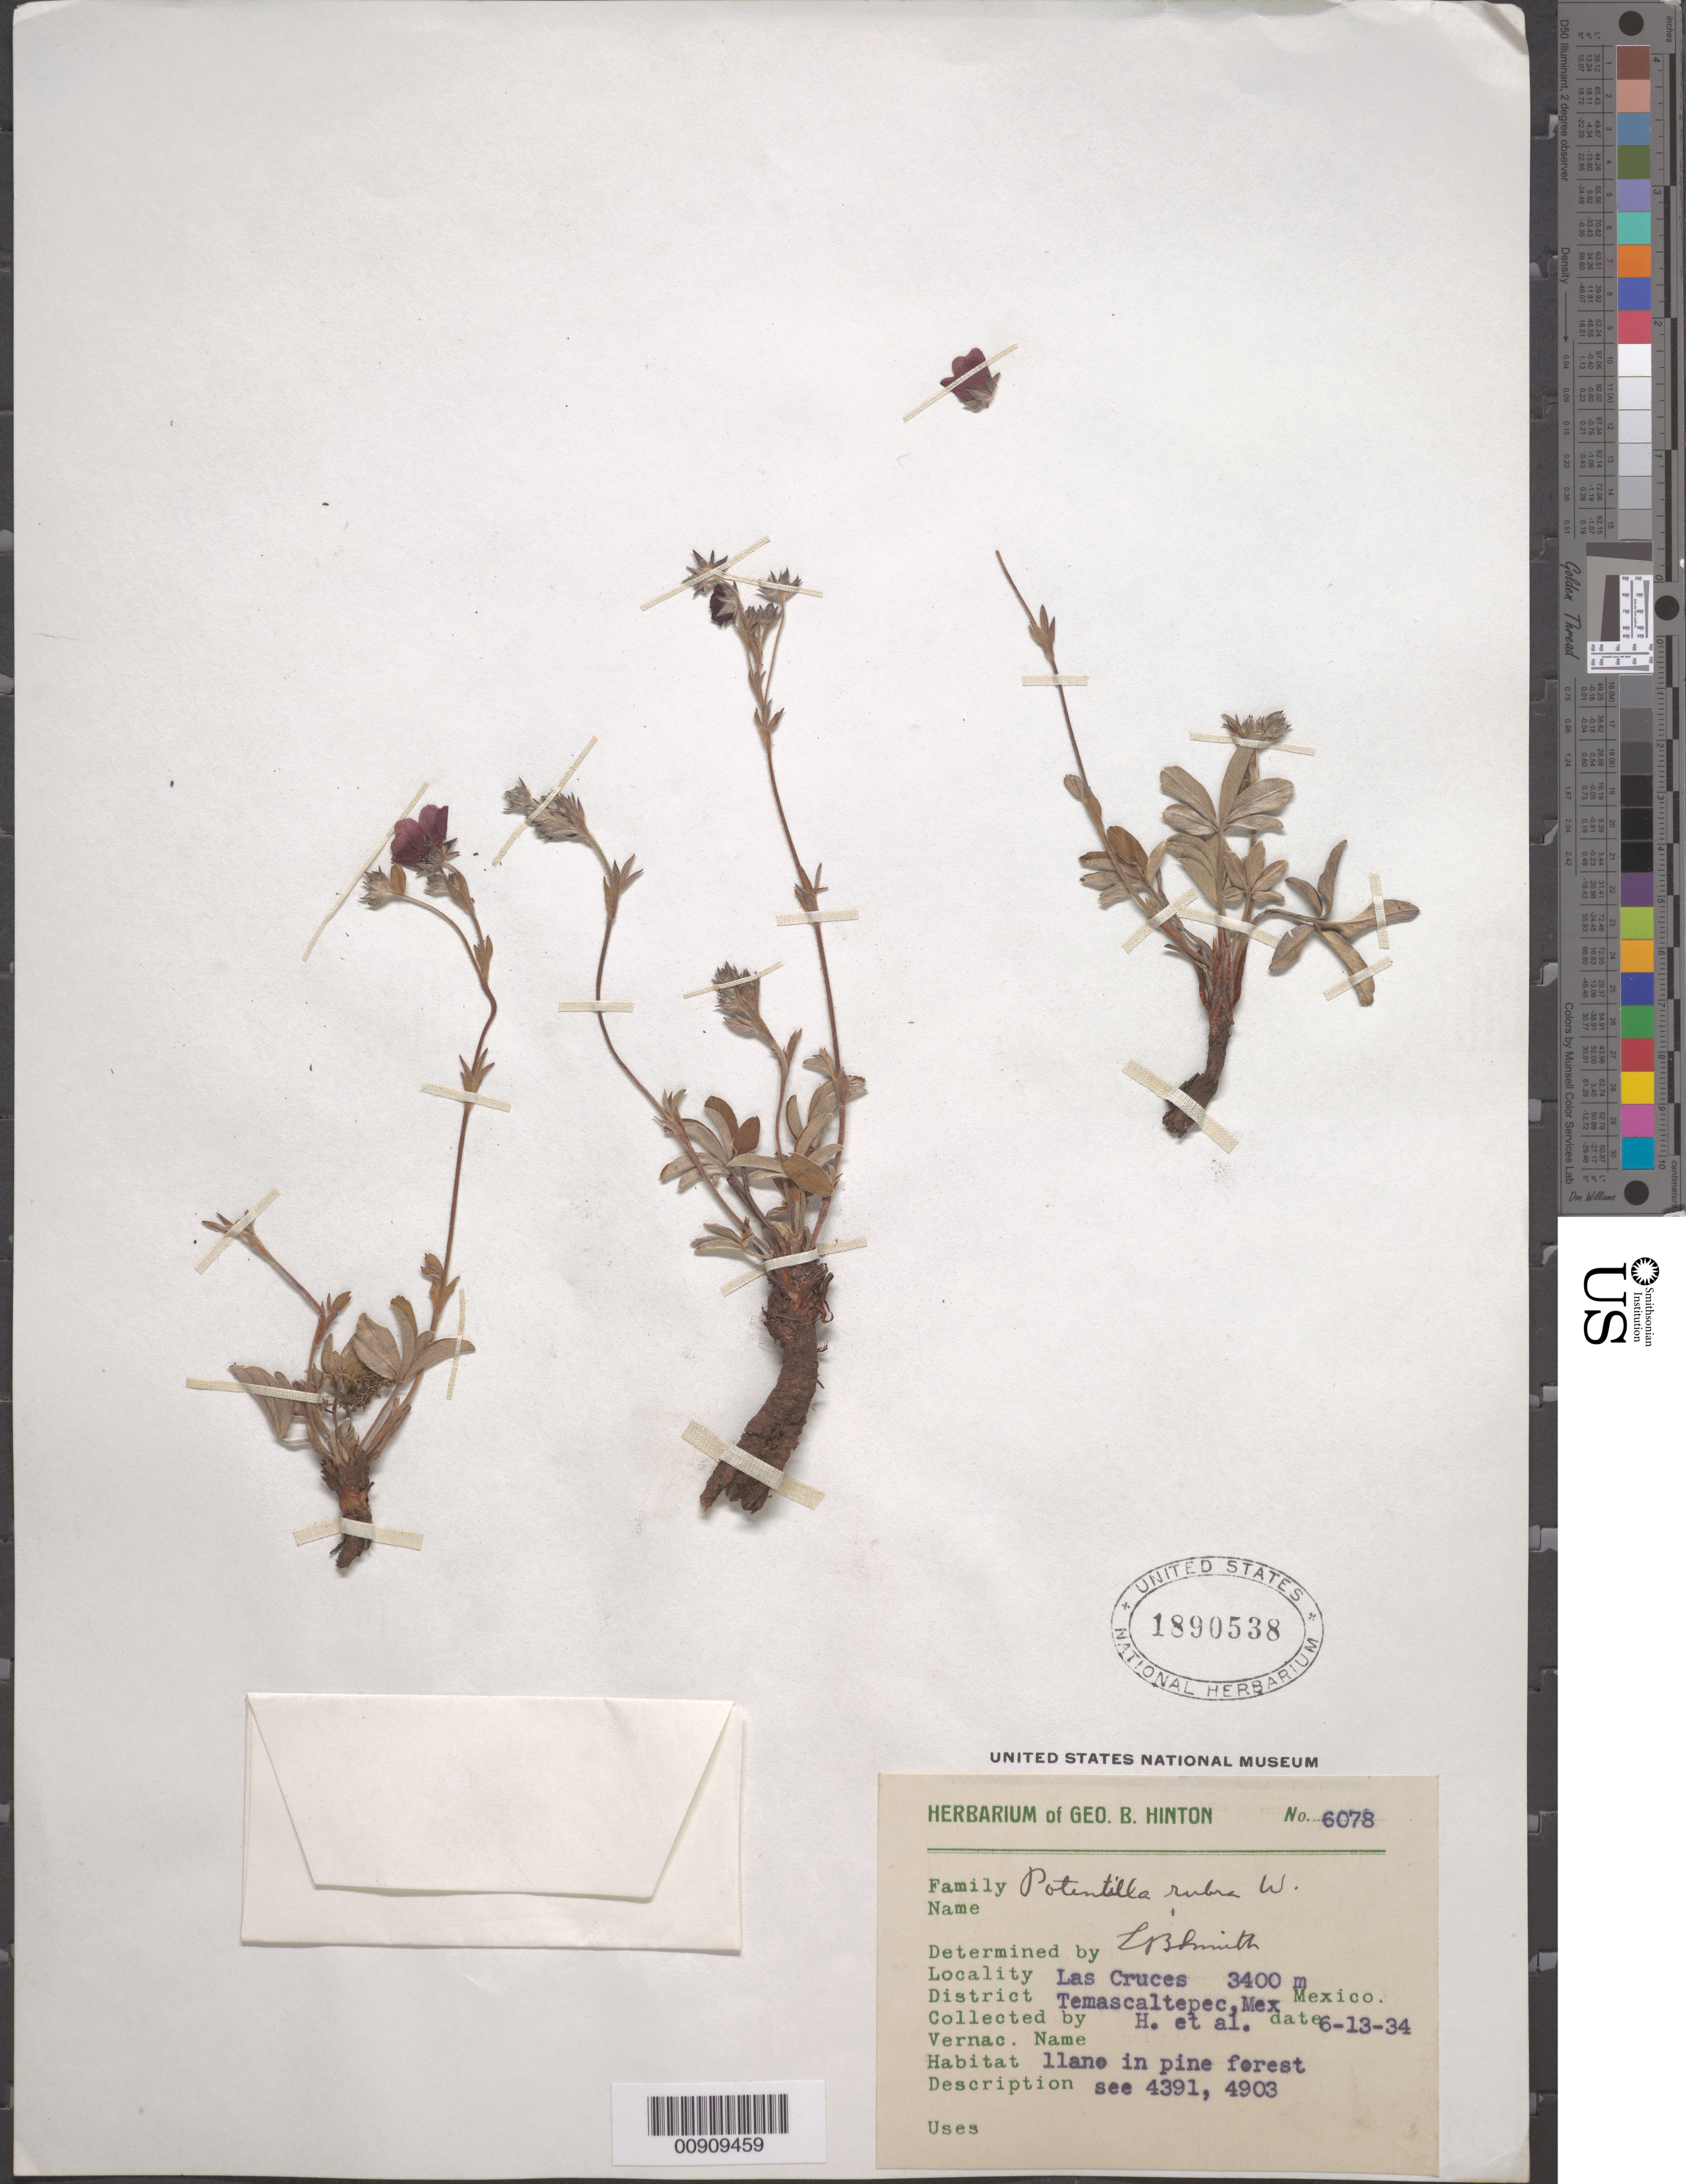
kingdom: Plantae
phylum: Tracheophyta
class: Magnoliopsida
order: Rosales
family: Rosaceae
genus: Potentilla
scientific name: Potentilla rubra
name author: Willd. ex Schltdl.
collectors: G. B. Hinton & et al.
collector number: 6078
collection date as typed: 13 Jun 1934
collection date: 1934-06-13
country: Mexico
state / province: México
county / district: Temascaltepec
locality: Las Cruces, District Temascaltepec, State of Mexico.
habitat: Llano in pine forest.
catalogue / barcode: US 1890538